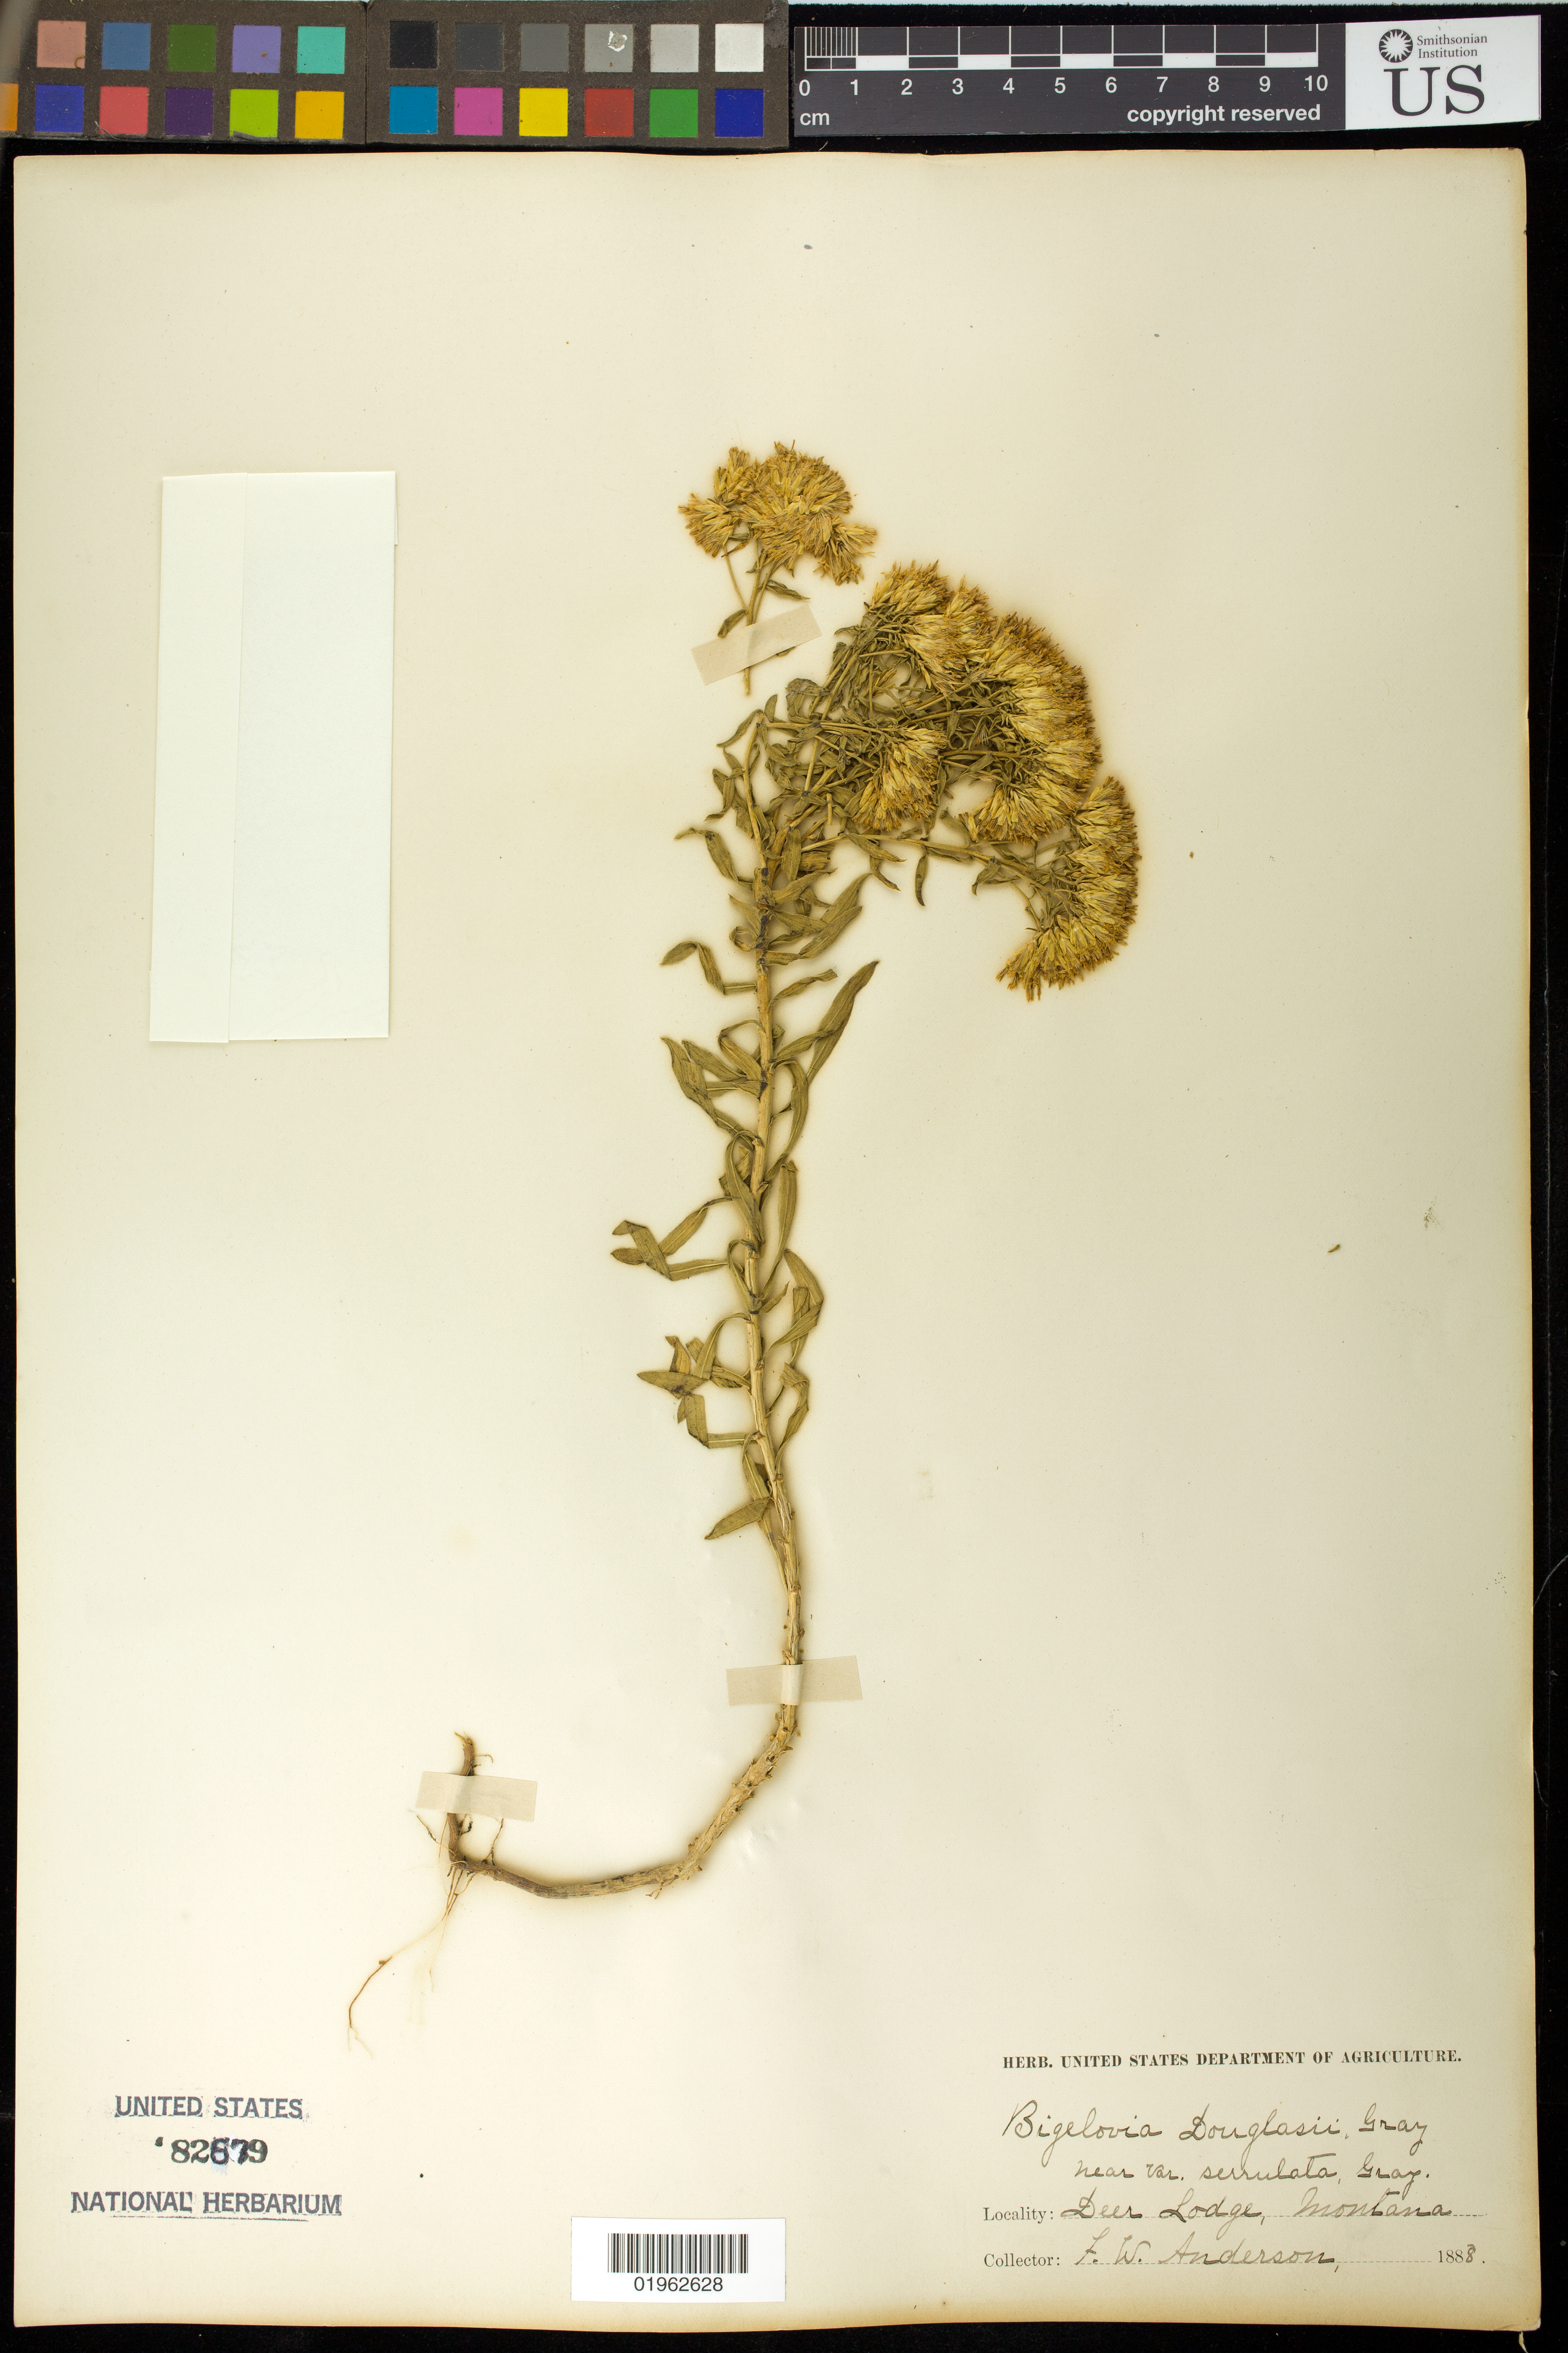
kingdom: Plantae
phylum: Tracheophyta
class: Magnoliopsida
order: Asterales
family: Asteraceae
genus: Bigelowia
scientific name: Bigelowia douglasii var. serrulata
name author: (Torr.) A. Gray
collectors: F. W. Anderson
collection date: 1888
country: United States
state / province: Montana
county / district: Powell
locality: Deer Lodge Montana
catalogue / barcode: US 82679